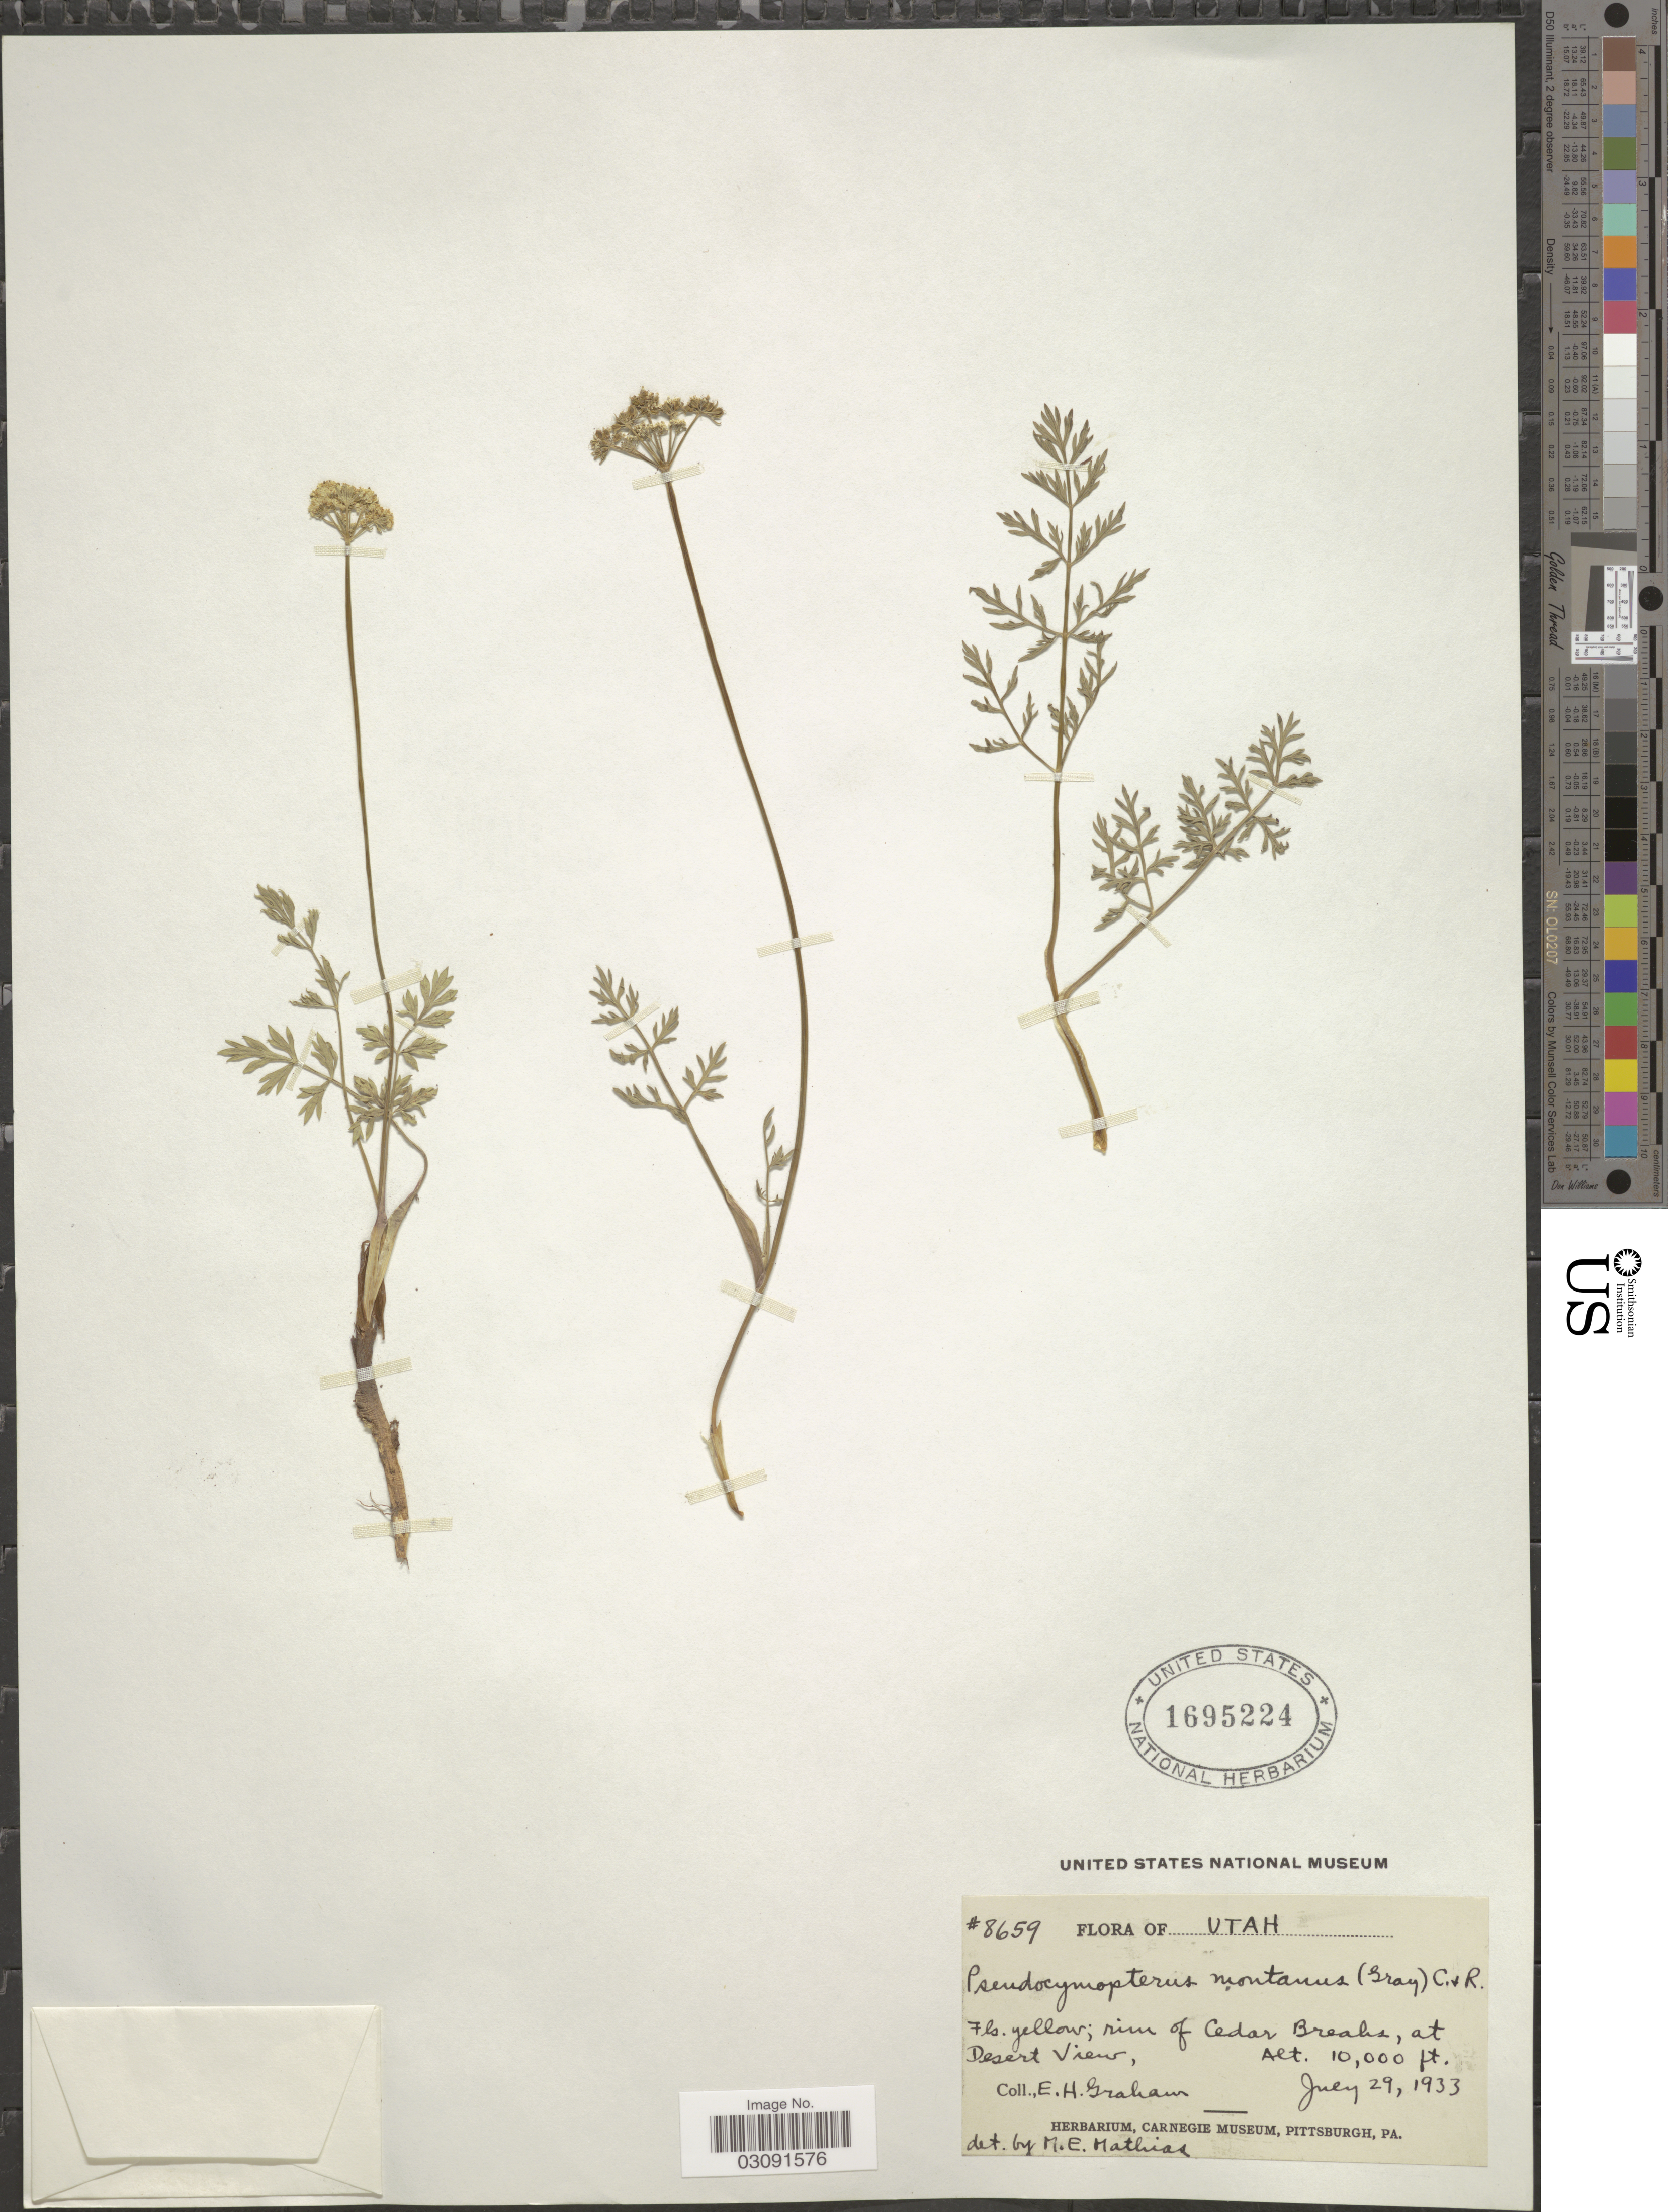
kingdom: Plantae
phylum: Tracheophyta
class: Magnoliopsida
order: Apiales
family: Apiaceae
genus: Pseudocymopterus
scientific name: Pseudocymopterus montanus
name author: (A. Gray) J.M. Coult. & Rose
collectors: E. H. Graham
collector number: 8659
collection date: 1933-07-29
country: United States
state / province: Utah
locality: Rim of Cedar Breaks, at Desert View.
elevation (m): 3048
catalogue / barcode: US 1695224